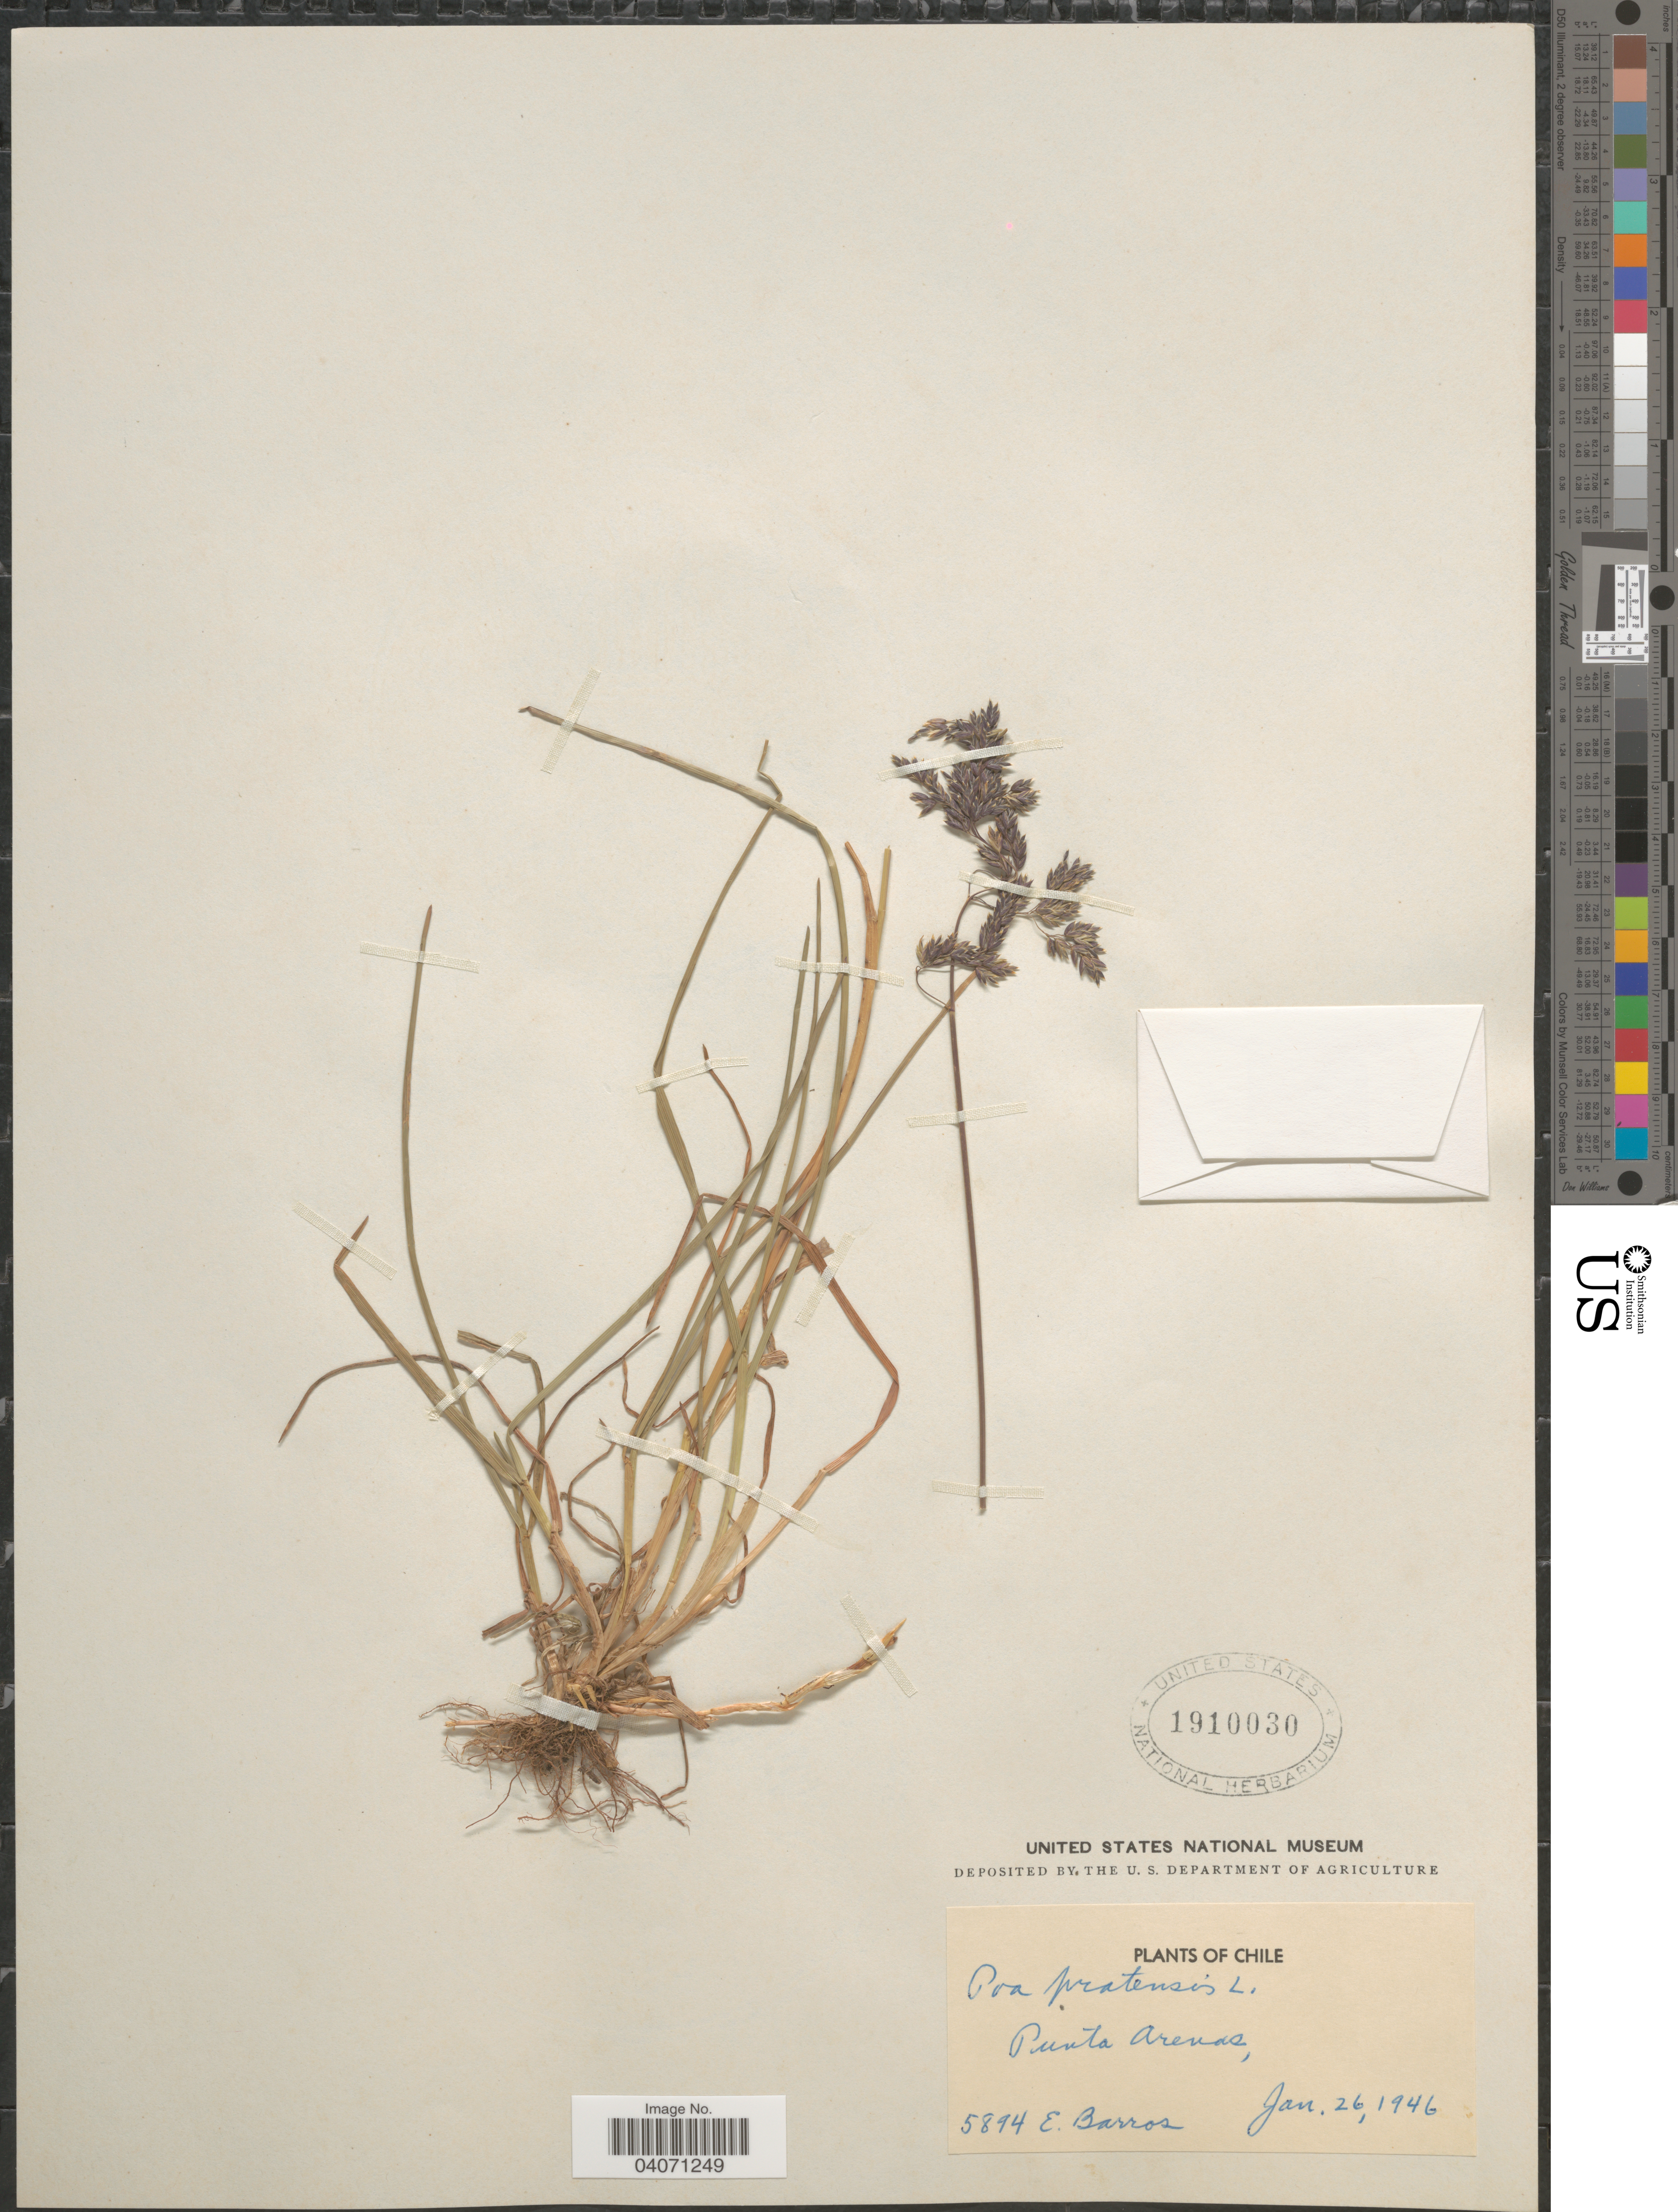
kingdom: Plantae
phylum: Tracheophyta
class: Liliopsida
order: Poales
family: Poaceae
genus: Poa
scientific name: Poa pratensis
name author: L.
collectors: E. Barros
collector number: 5894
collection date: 1946-01-26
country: Chile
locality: Punta Arenas.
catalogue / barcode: US 1910030